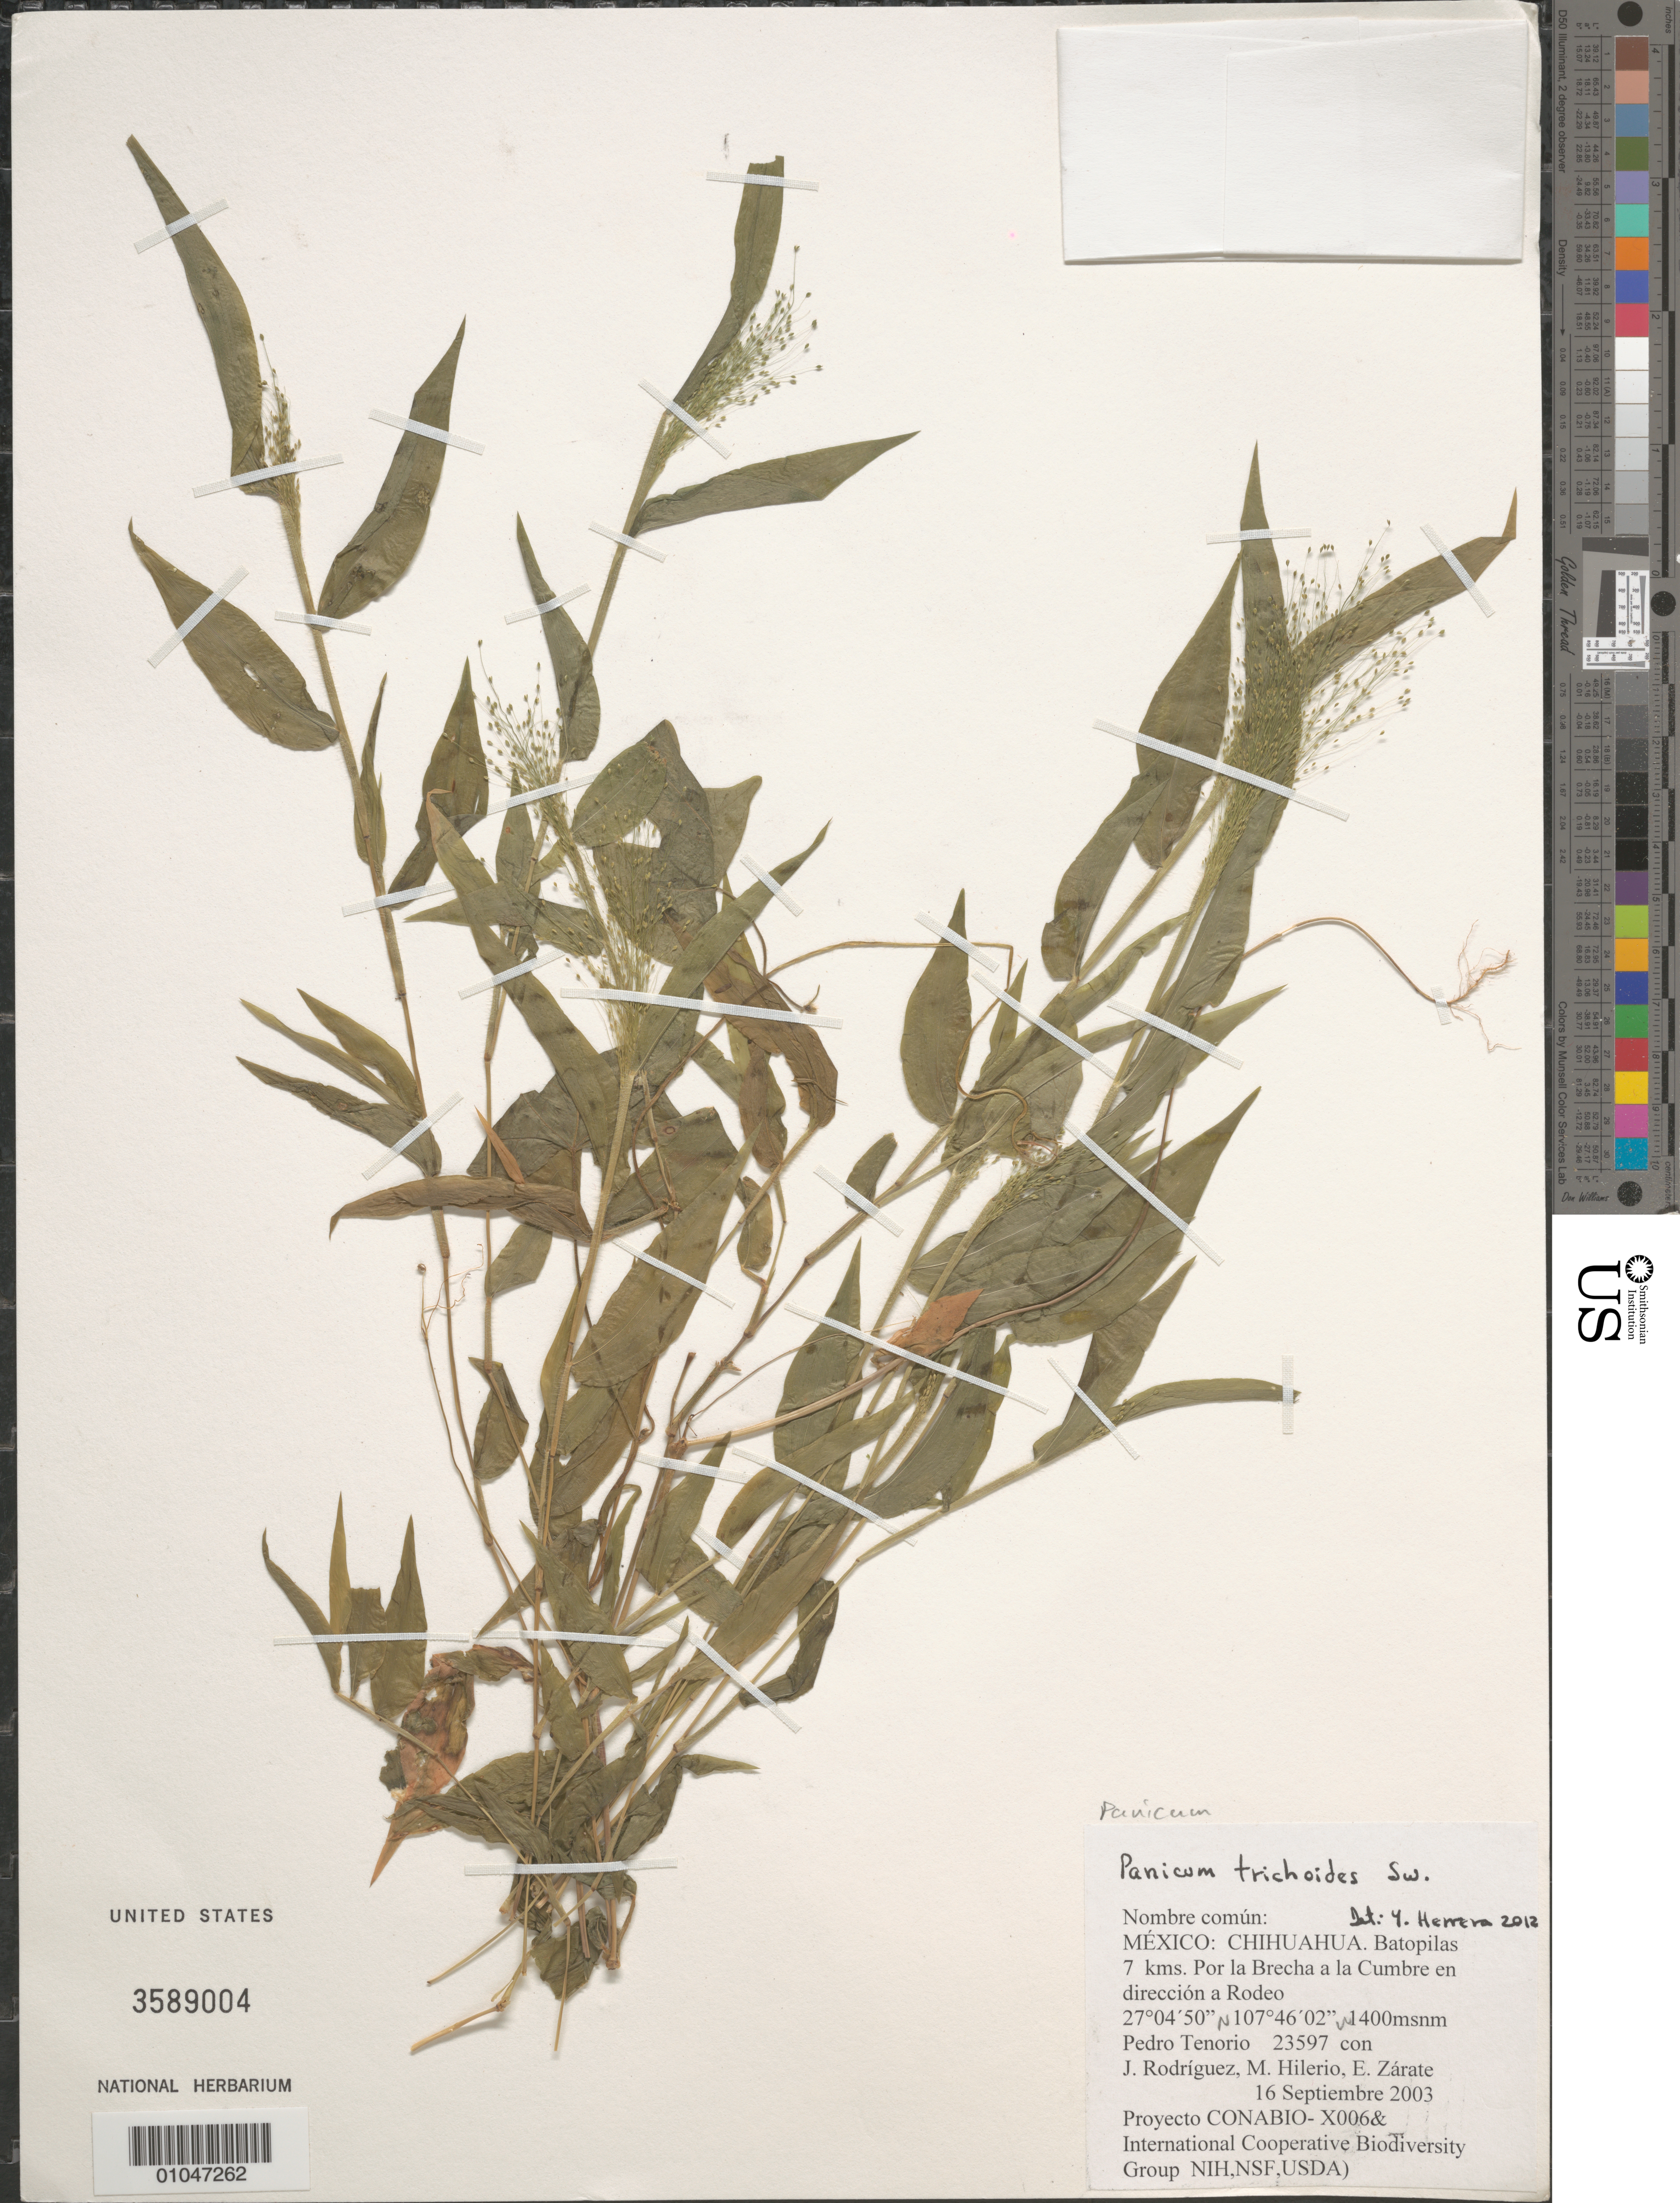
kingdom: Plantae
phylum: Tracheophyta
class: Liliopsida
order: Poales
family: Poaceae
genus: Panicum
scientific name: Panicum trichoides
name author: Sw.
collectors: P. Tenorio L., J. Rodríguez, M. Hilerio & E. Zárate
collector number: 23597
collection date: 2003-09-16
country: Mexico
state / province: Chihuahua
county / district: Batopilas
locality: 7 kms por la Brecha a la Cumbre en direccion a Rodeo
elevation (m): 1400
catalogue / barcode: US 3589004